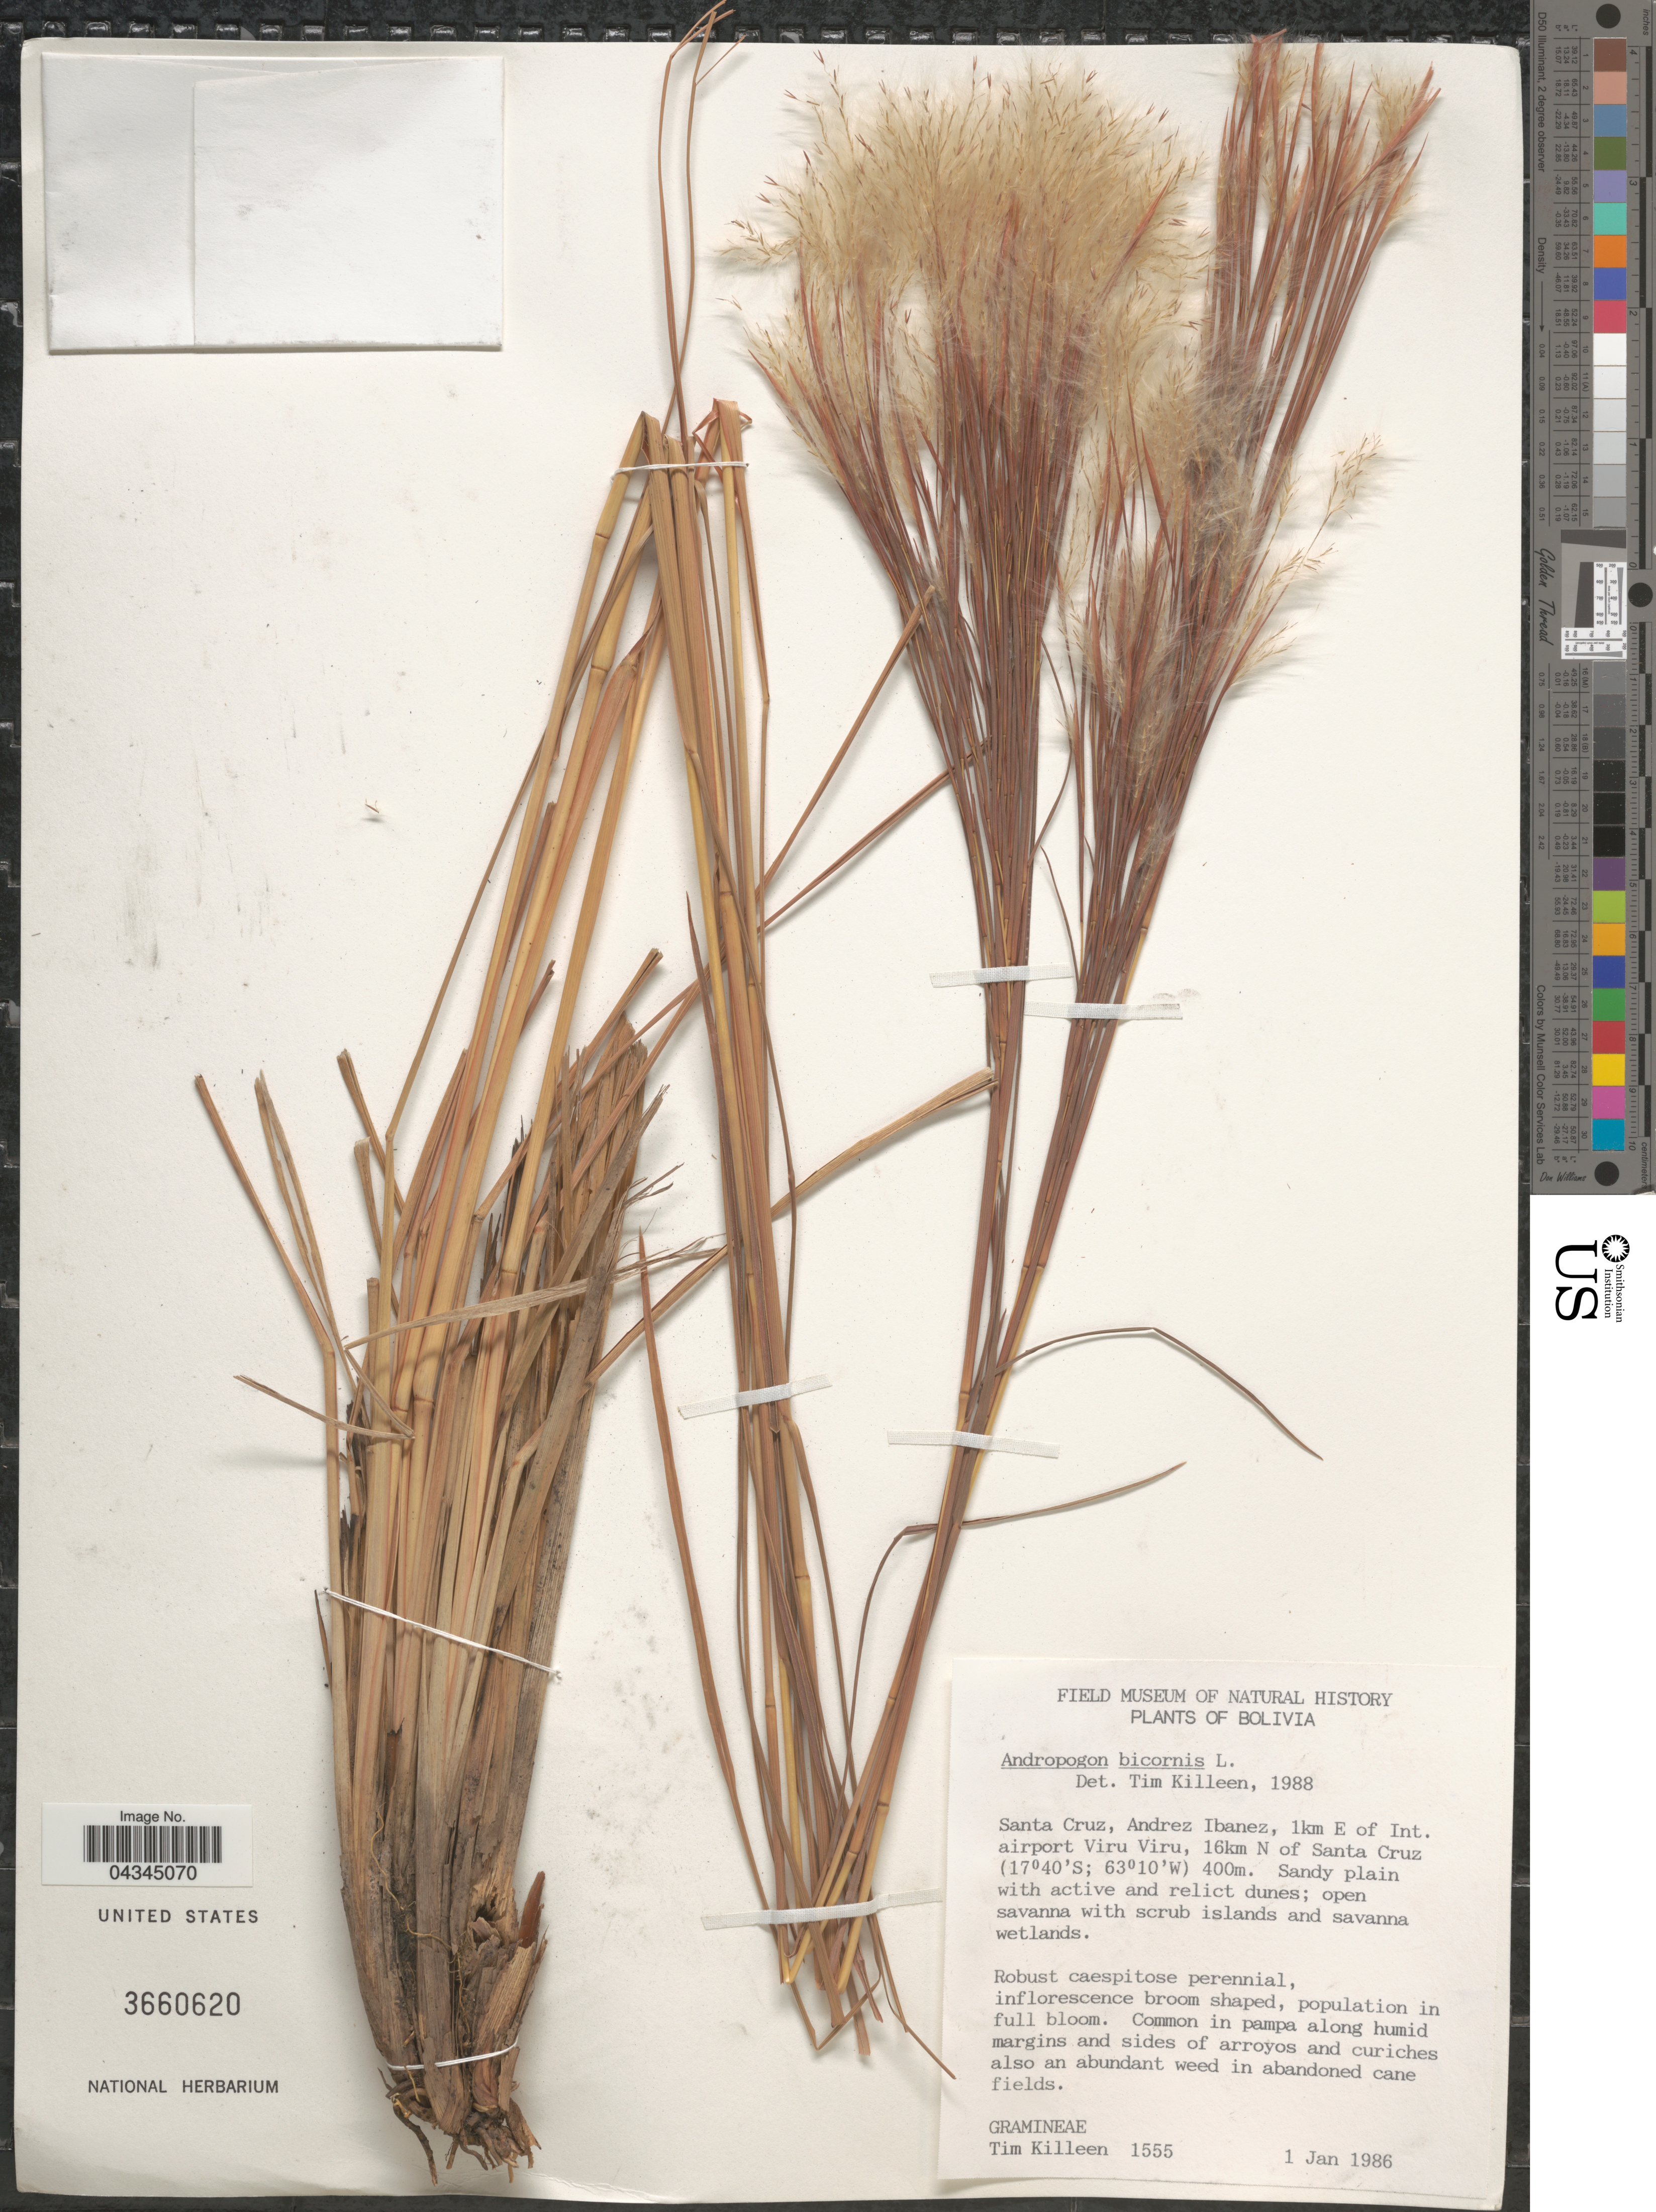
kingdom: Plantae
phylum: Tracheophyta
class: Liliopsida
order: Poales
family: Poaceae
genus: Andropogon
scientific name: Andropogon bicornis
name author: L.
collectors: T. J. Killeen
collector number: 1555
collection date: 1986-01-01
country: Bolivia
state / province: Santa Cruz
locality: Andrez Ibanez, 1km E of Int. airport Viru Viru, 16km N of Santa Cruz.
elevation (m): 400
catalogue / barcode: US 3660620